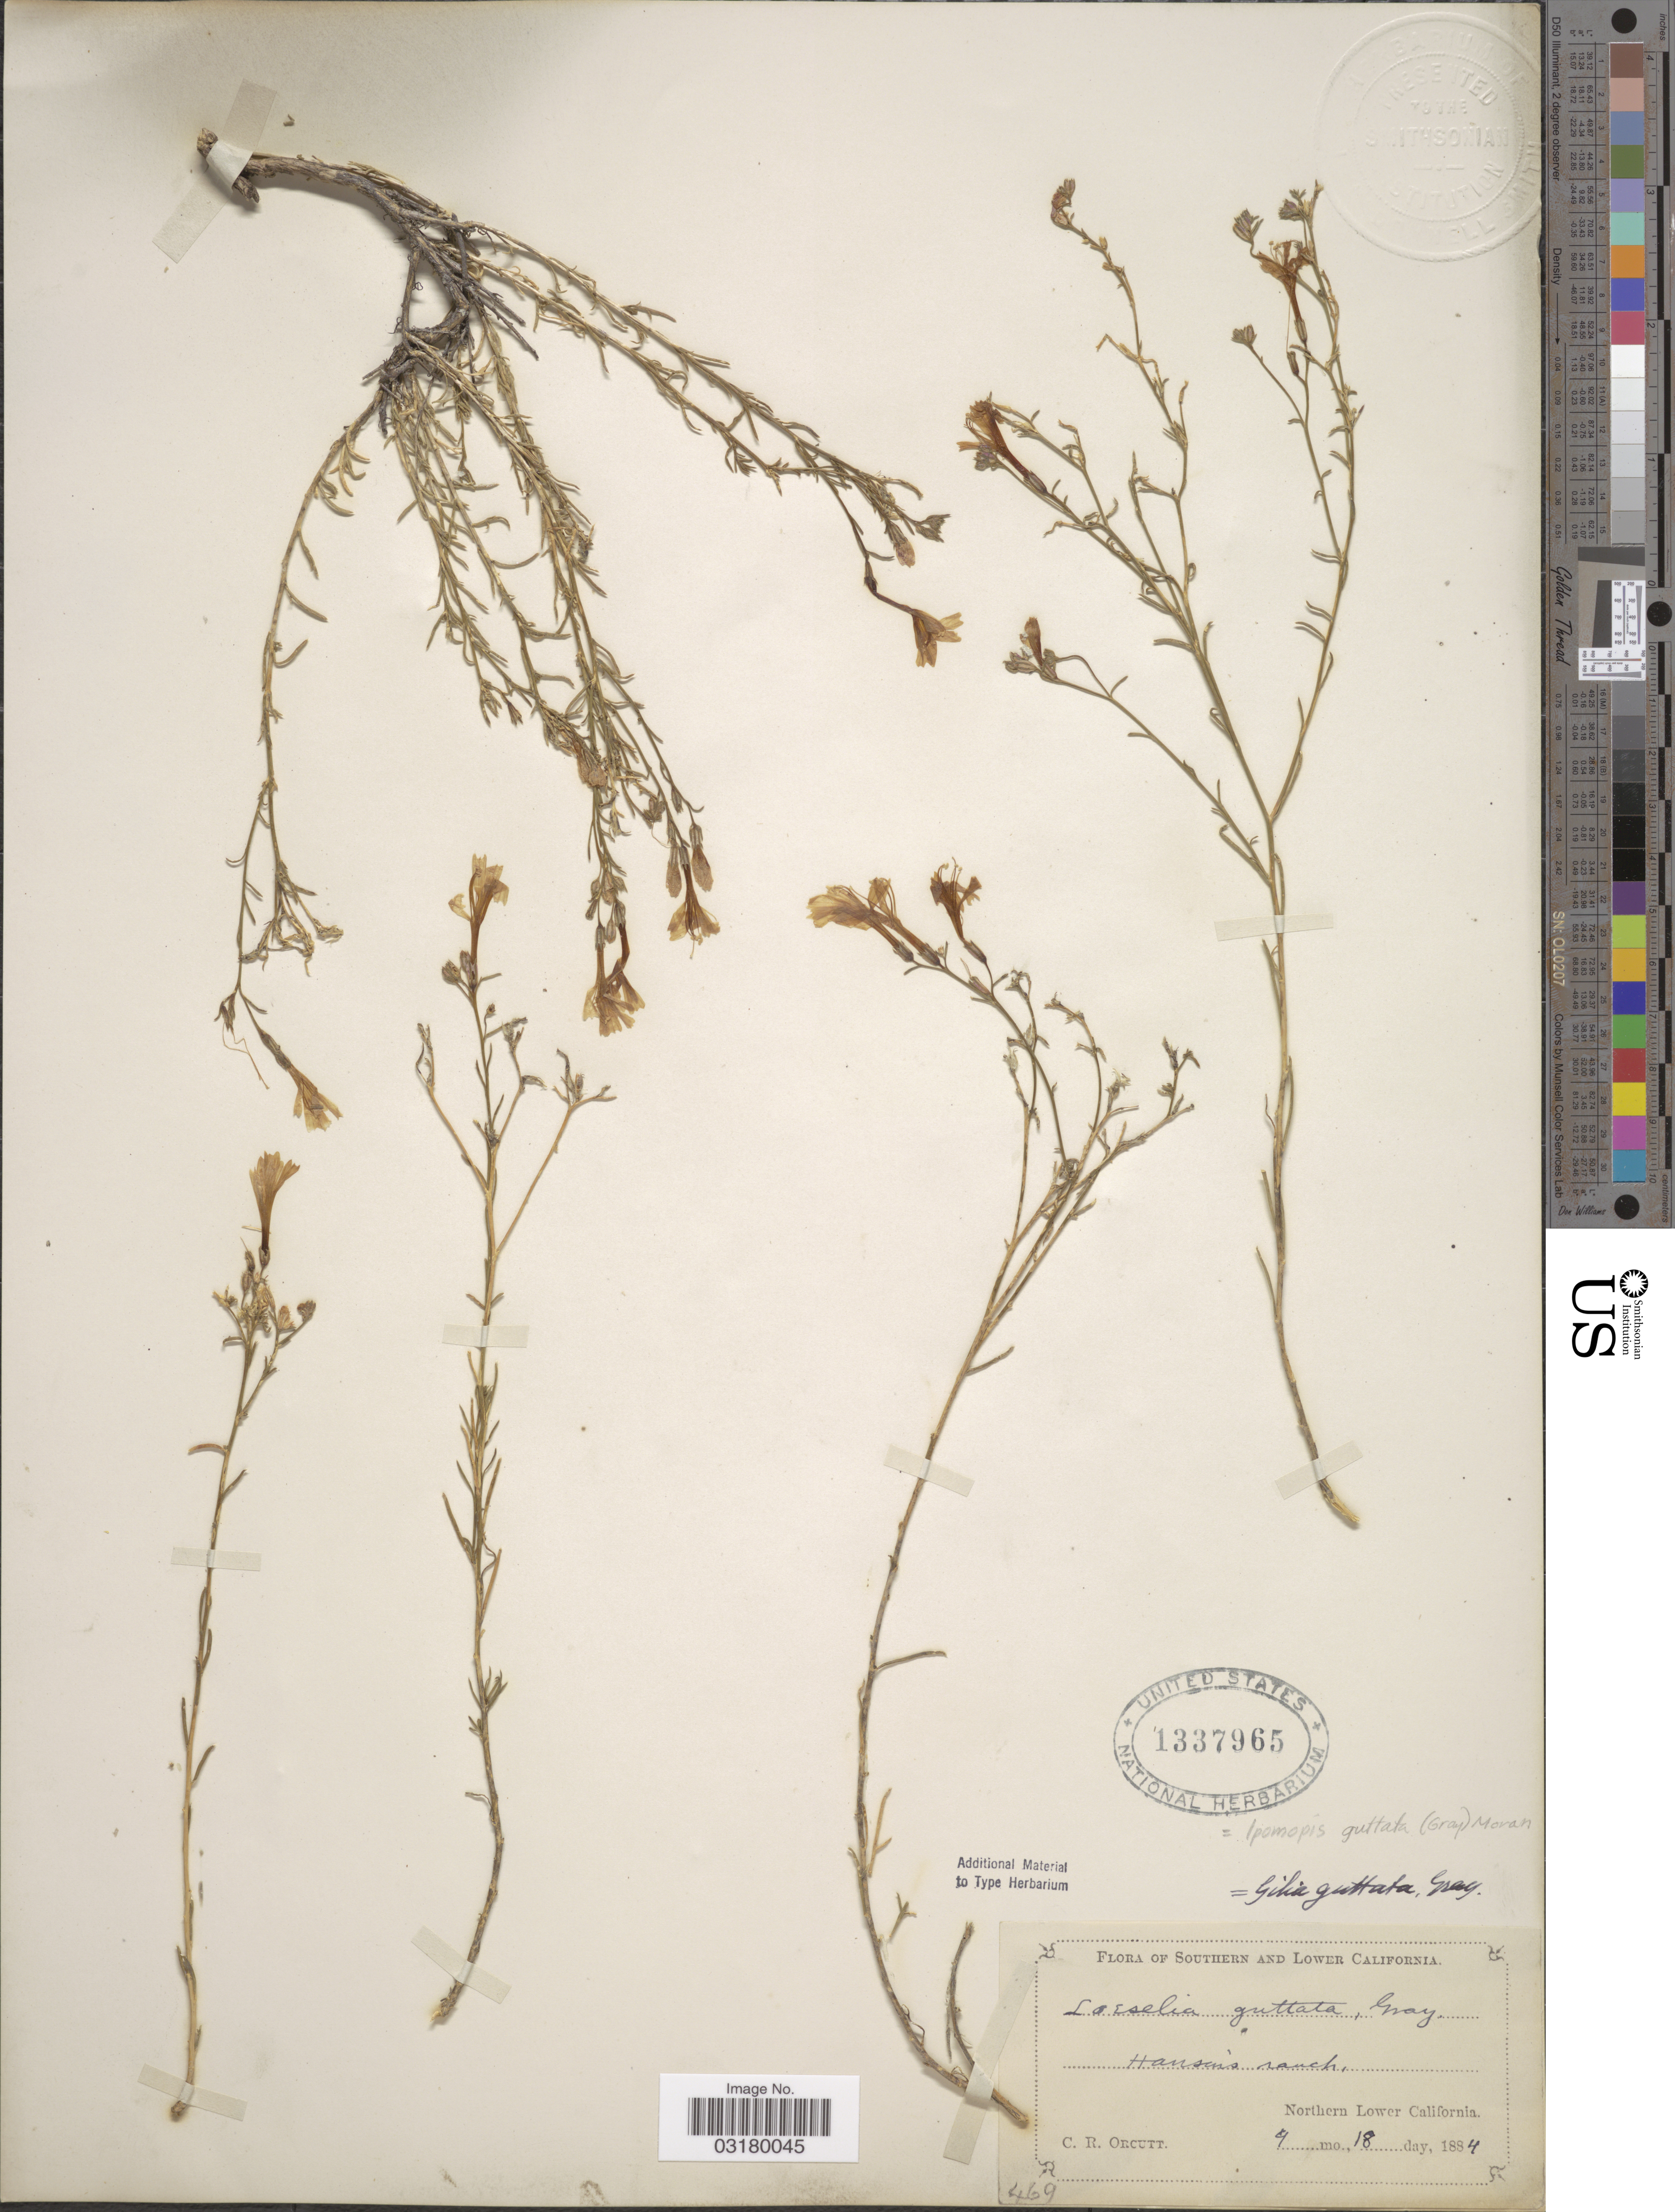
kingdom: Plantae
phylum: Tracheophyta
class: Magnoliopsida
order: Ericales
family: Polemoniaceae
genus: Ipomopsis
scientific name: Ipomopsis guttata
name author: (A. Gray) Moran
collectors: C. R. Orcutt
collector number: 469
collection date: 1884-04-18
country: Mexico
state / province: Baja California Norte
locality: Southern and Lower California. Hansins ranch. Northern Lower California.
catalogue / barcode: US 1337965